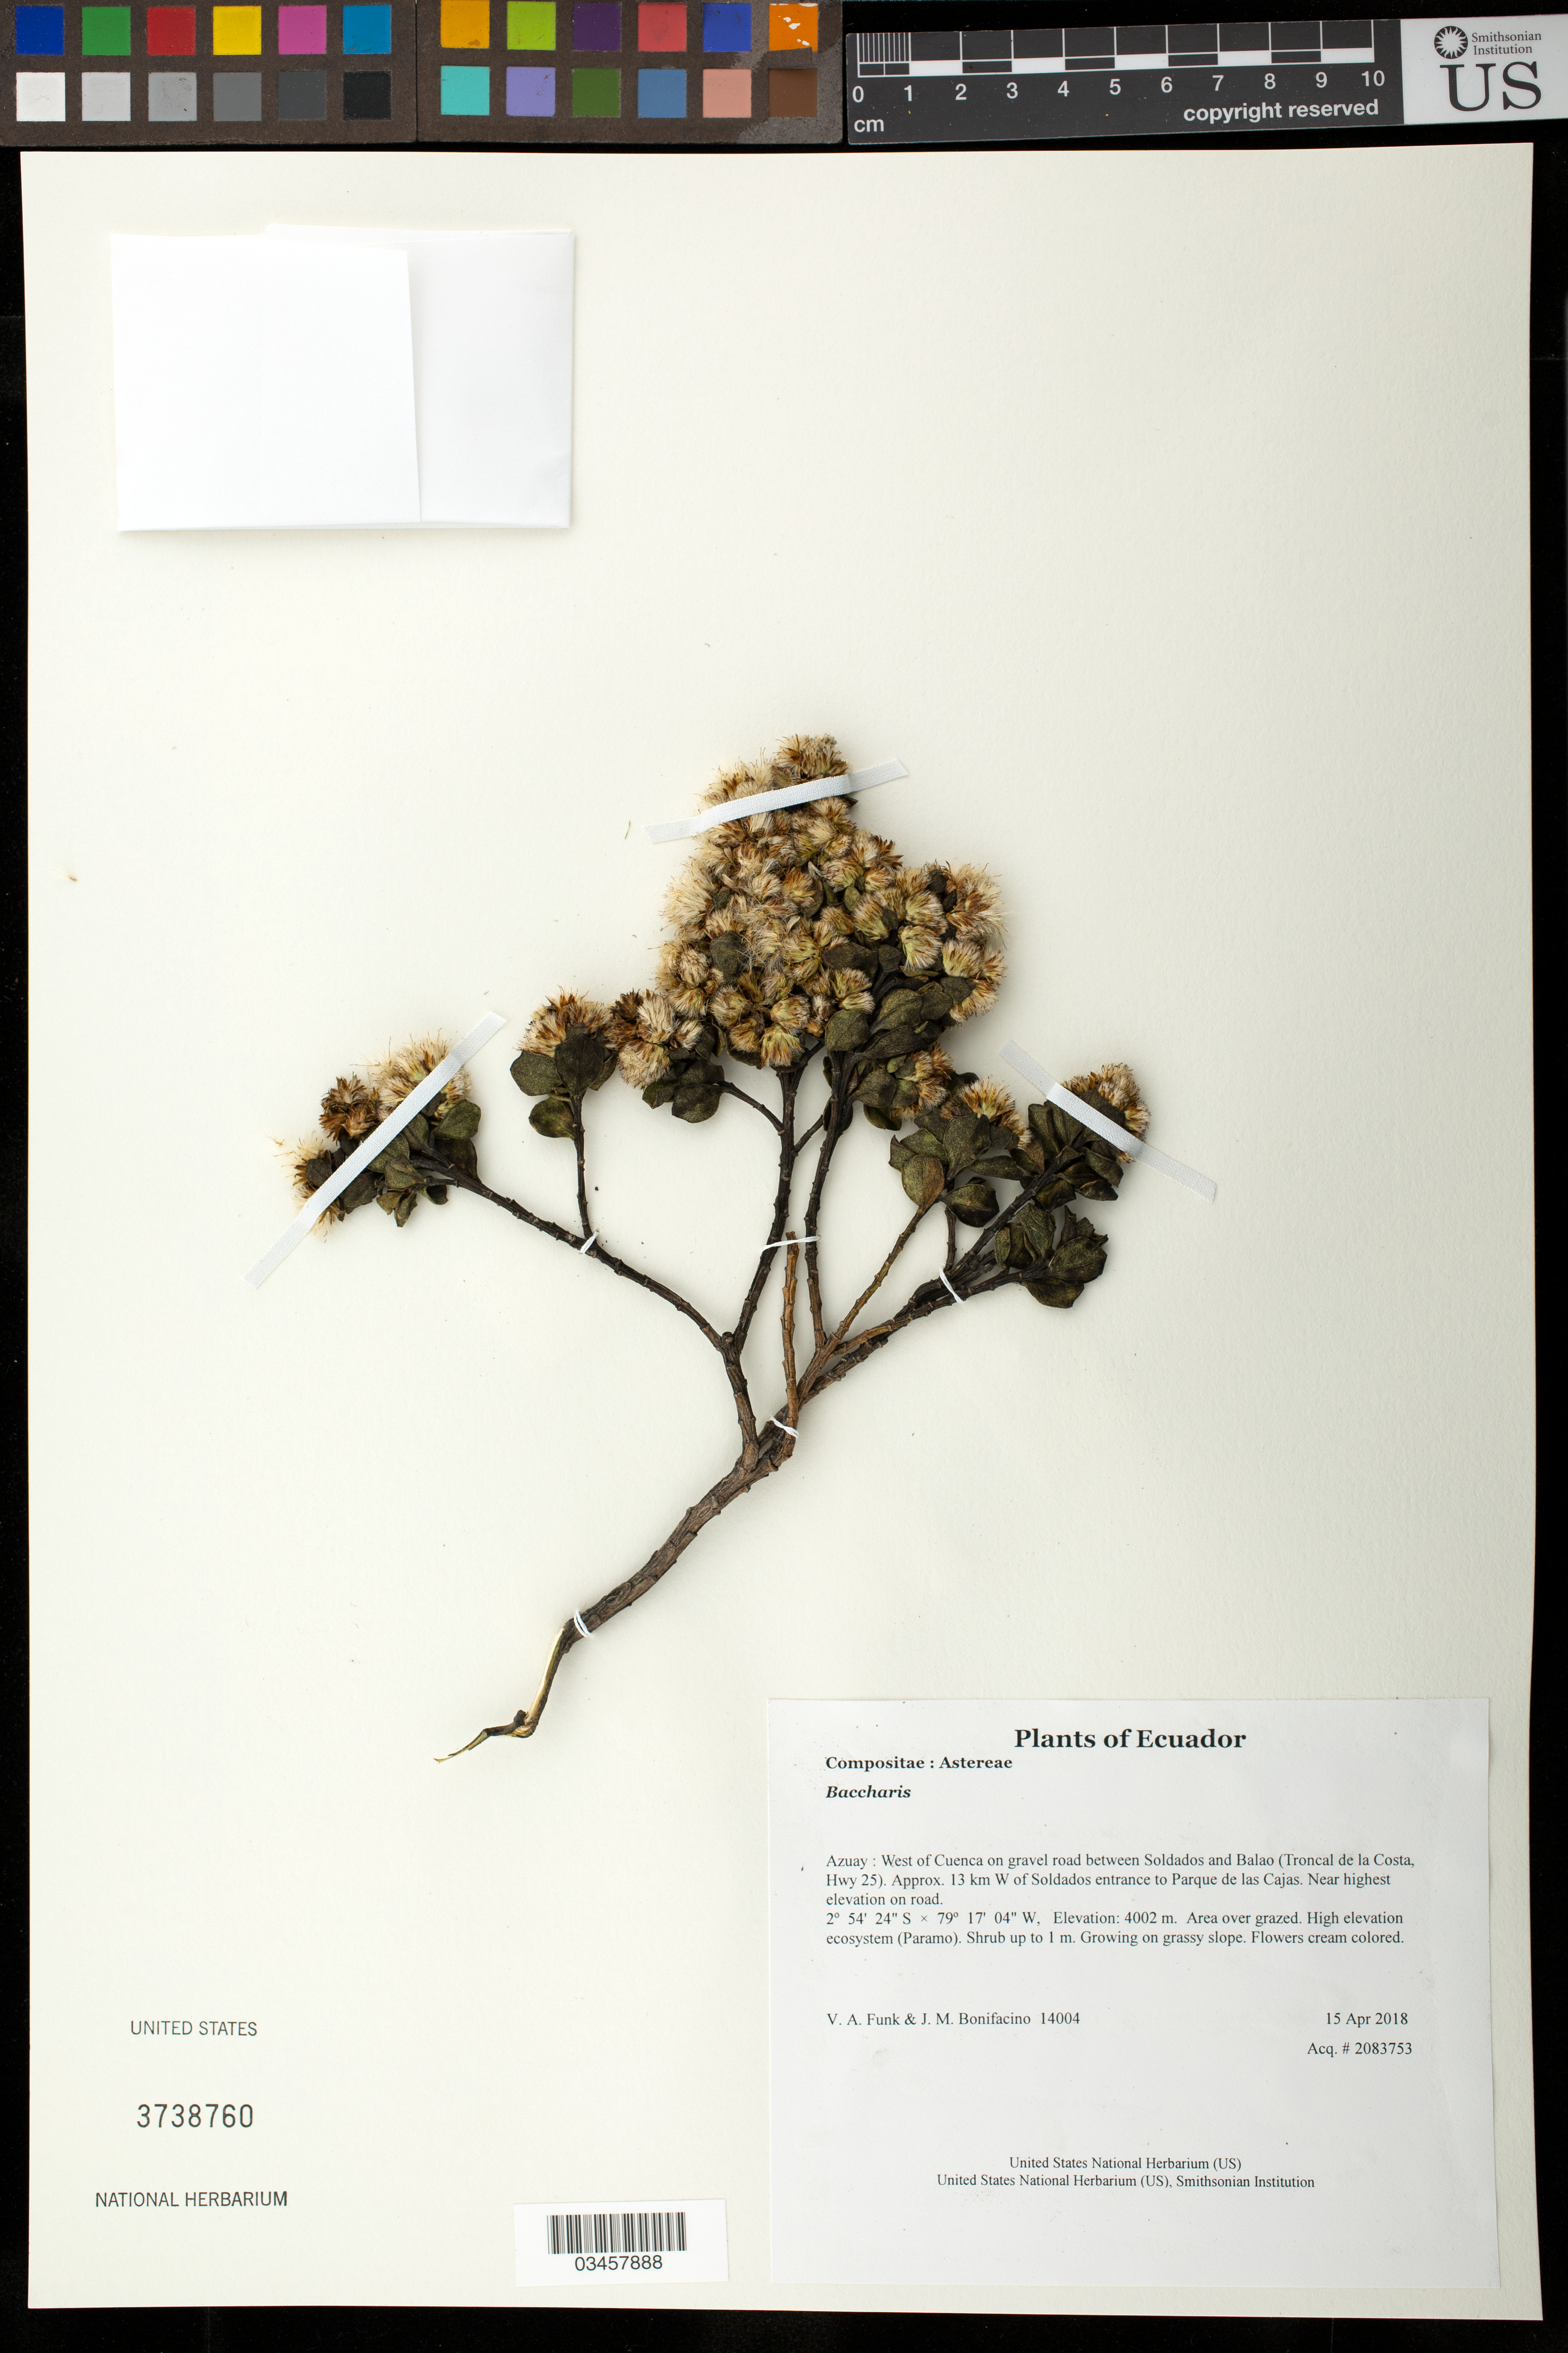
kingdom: Plantae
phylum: Tracheophyta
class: Magnoliopsida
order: Asterales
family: Asteraceae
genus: Baccharis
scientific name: Baccharis sp.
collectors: V. Funk & M. Bonifacino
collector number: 14004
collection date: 2018-04-15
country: Ecuador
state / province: Azuay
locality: West of Cuenca on gravel road between Soldados and Balao (Troncal de la Costa, Hwy 25). Approx. 13 km W of Soldados entrance to Parque de las Cajas. Near highest elevation on road.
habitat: Area over grazed. High elevation ecosystem (Paramo).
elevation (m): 4002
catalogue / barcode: US 3738760